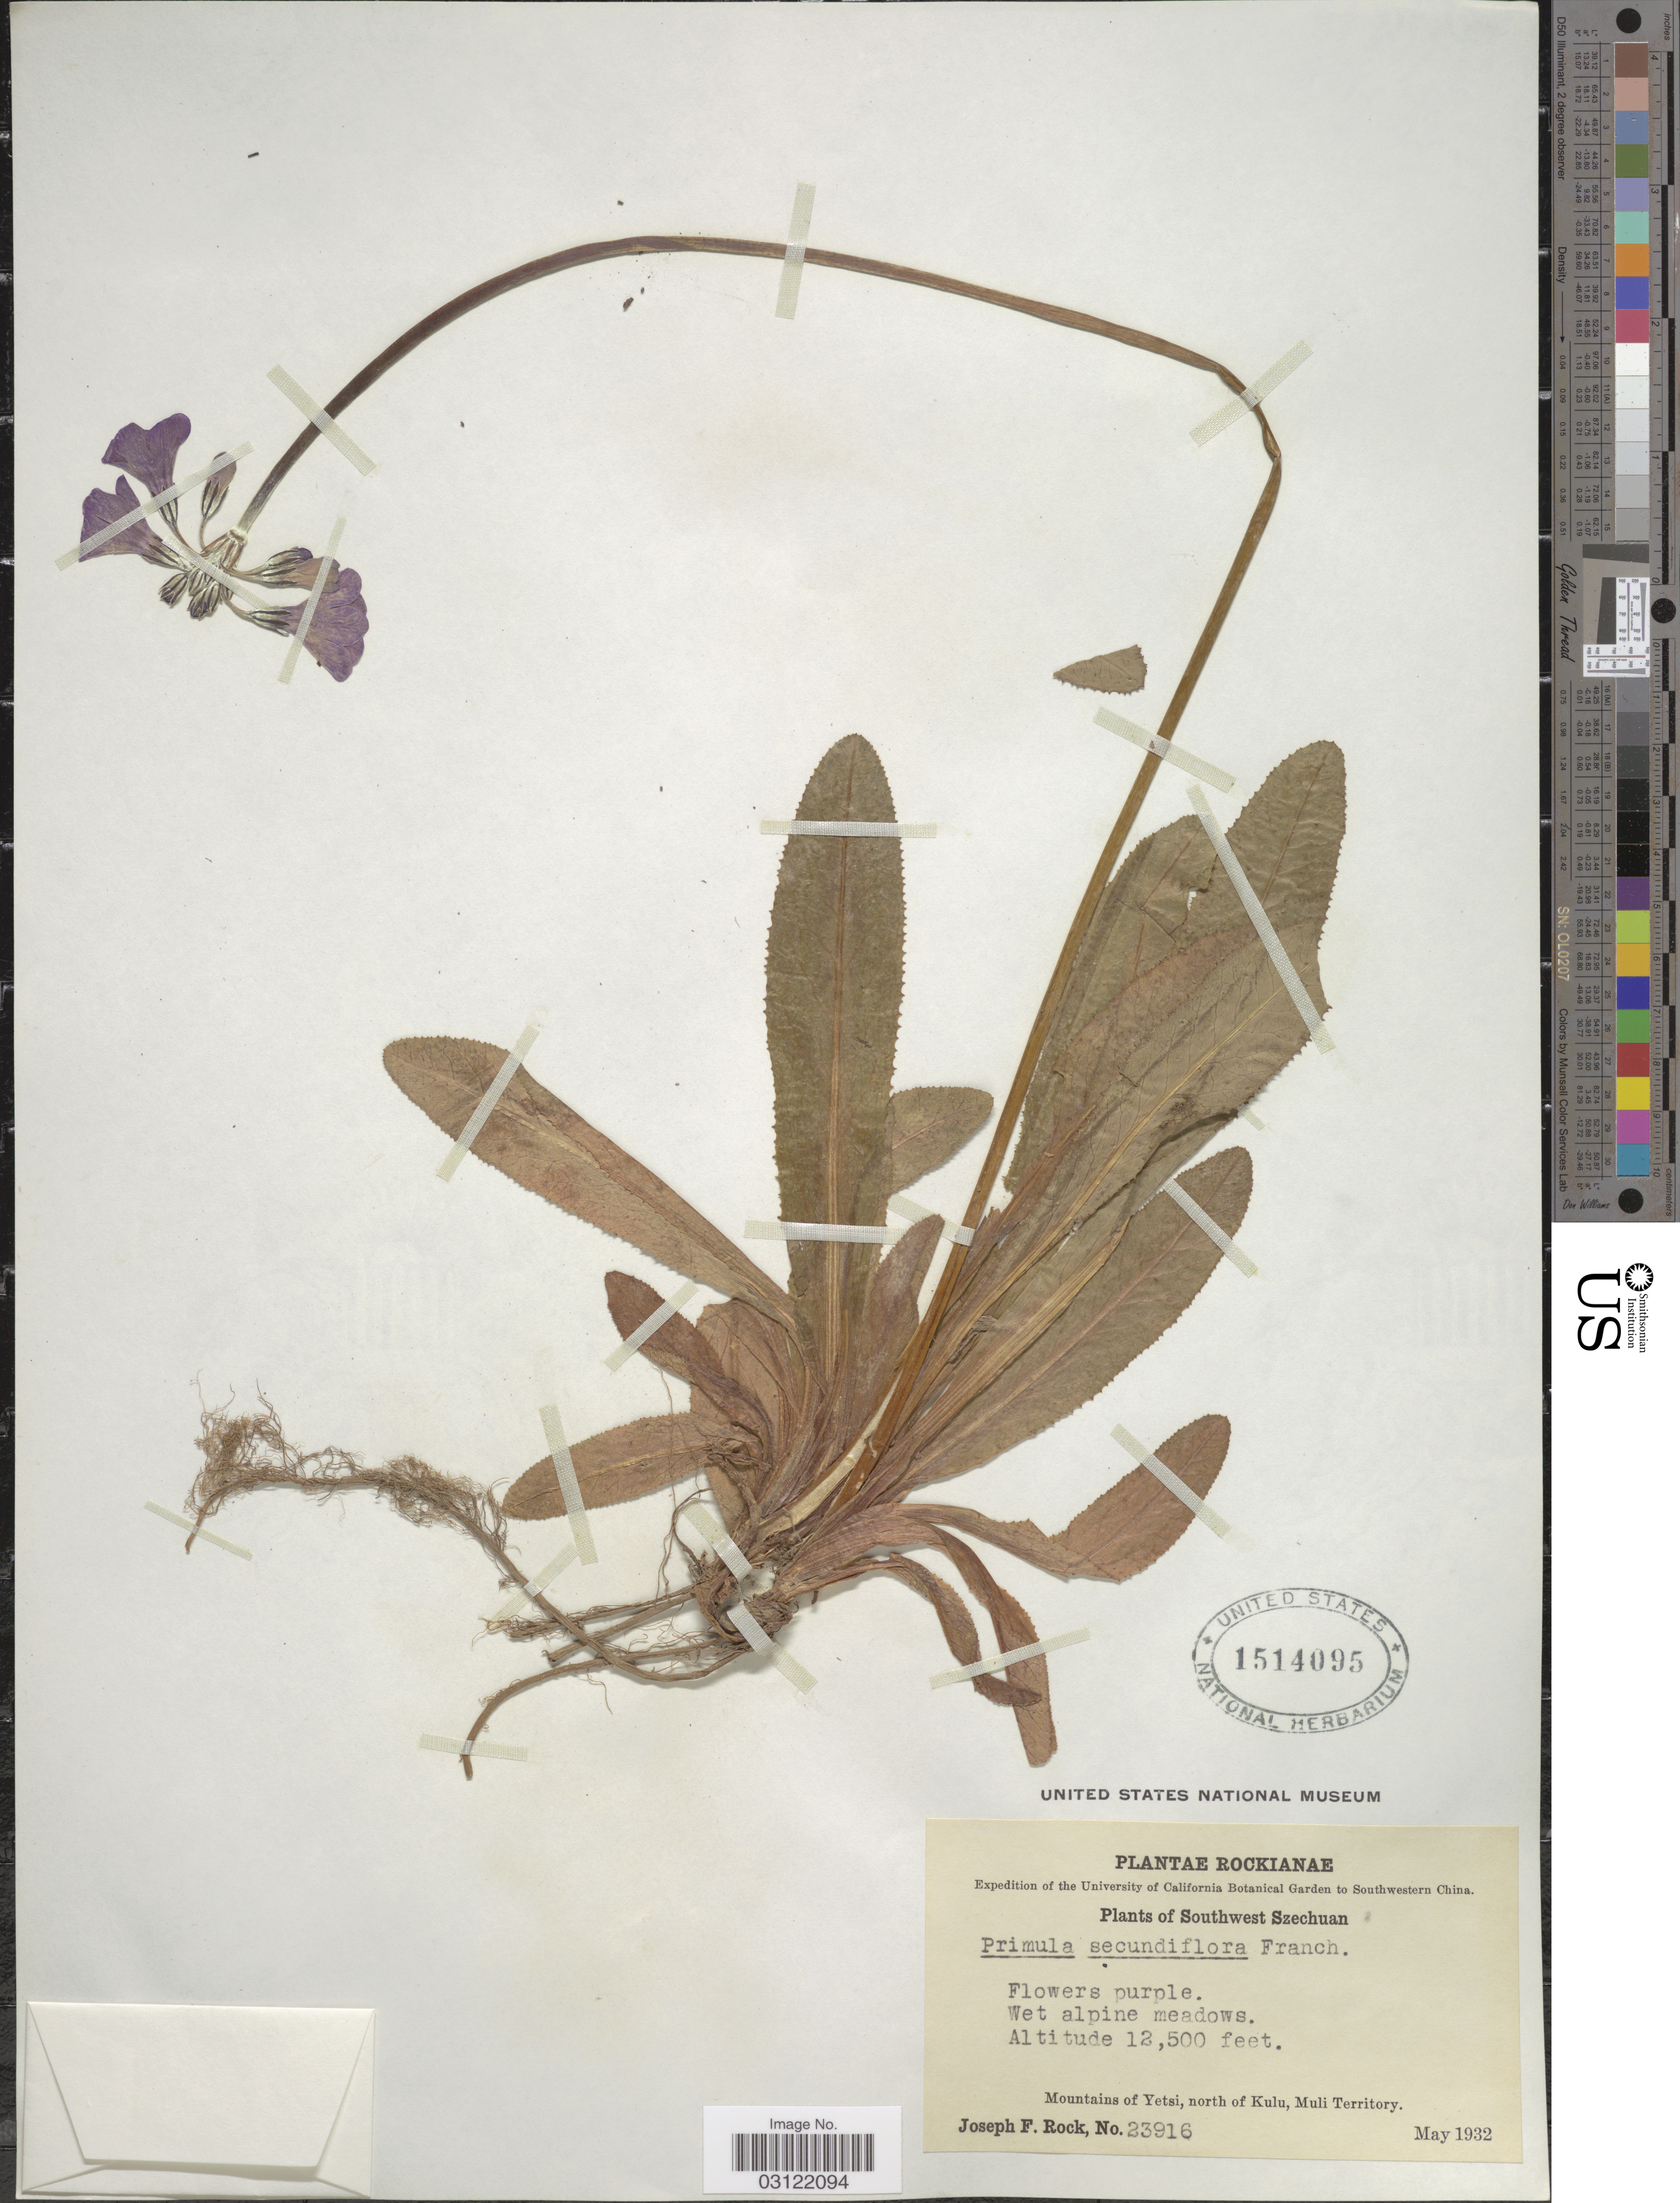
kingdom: Plantae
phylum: Tracheophyta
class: Magnoliopsida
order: Ericales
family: Primulaceae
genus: Primula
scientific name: Primula secundiflora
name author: Franch.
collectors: J. F. Rock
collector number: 23916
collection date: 1932-05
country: China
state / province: Sichuan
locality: Southwestern China. Southwest Szechuan, Mountains of Yetsi, north of Kulu, Muli Territory.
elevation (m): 3810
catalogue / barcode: US 1514095